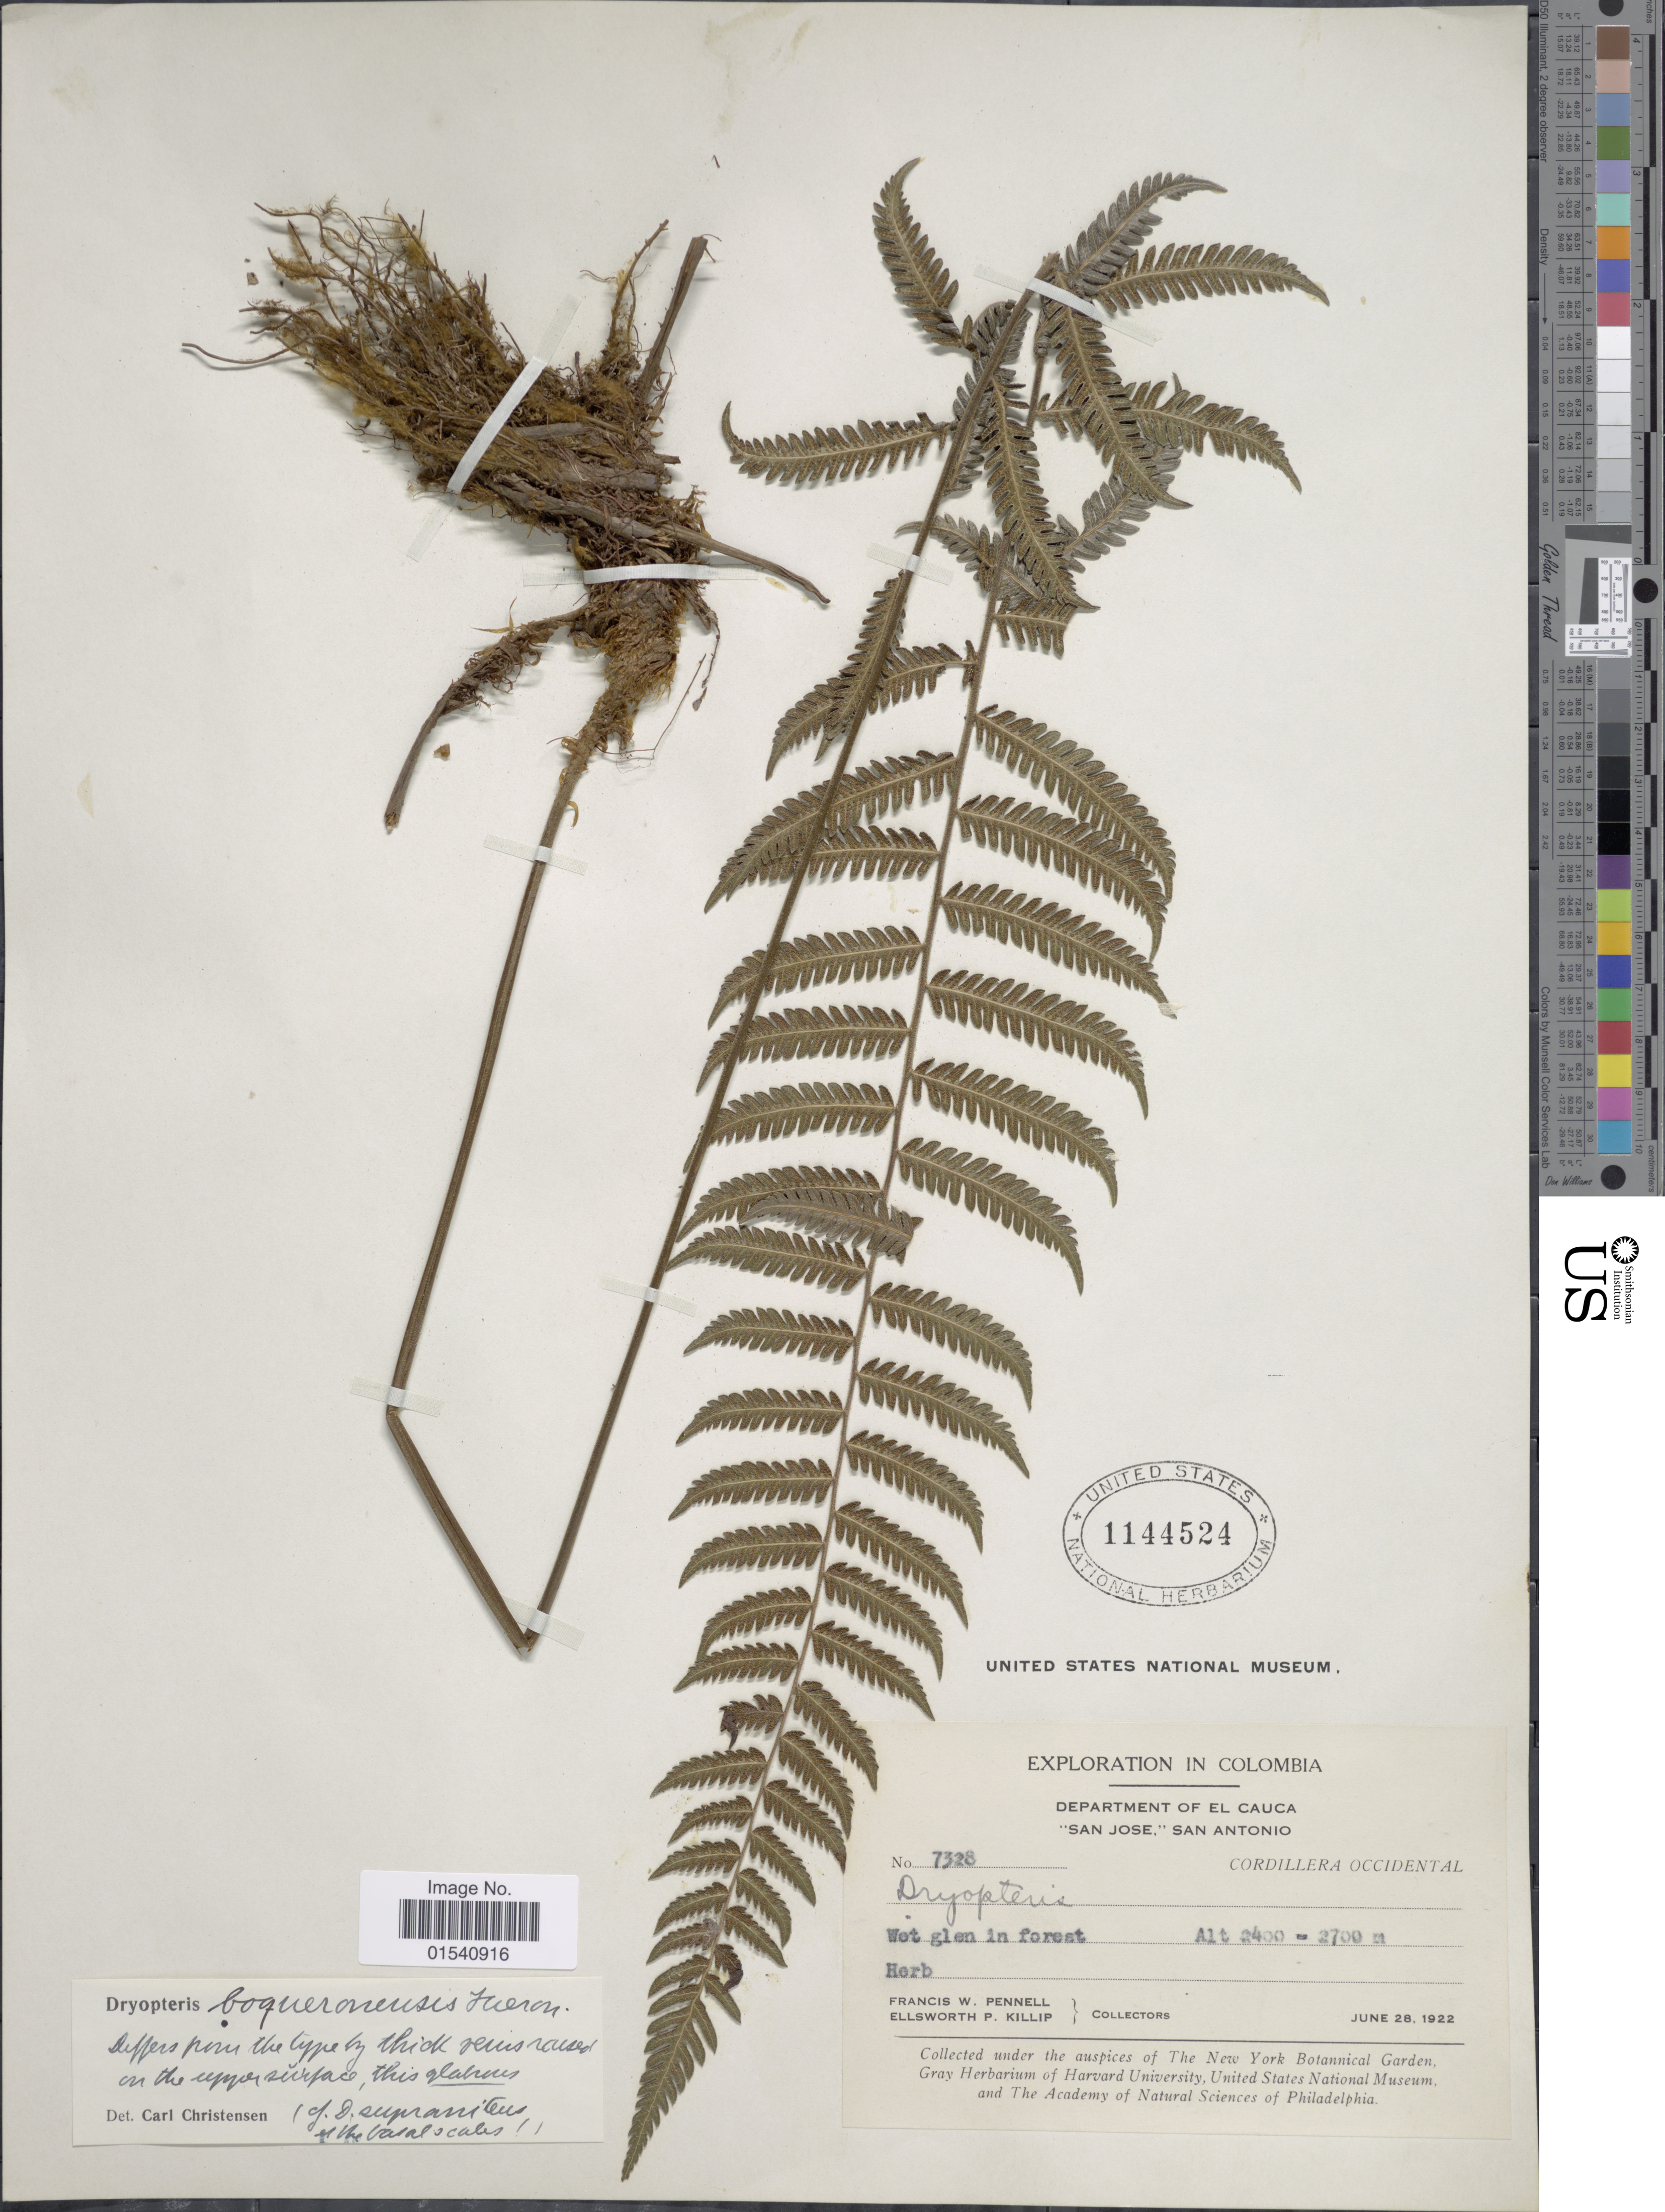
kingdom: Plantae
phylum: Tracheophyta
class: Polypodiopsida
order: Polypodiales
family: Thelypteridaceae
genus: Amauropelta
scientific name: Amauropelta rudis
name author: (Kunze) Pic. Serm.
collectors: F. W. Pennell & E. P. Killip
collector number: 7328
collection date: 1922-06-28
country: Colombia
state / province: Cauca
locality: Department of El Cauca 'San Jose', San Antonio, Cordillera Occidental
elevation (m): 2400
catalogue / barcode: US 1144524